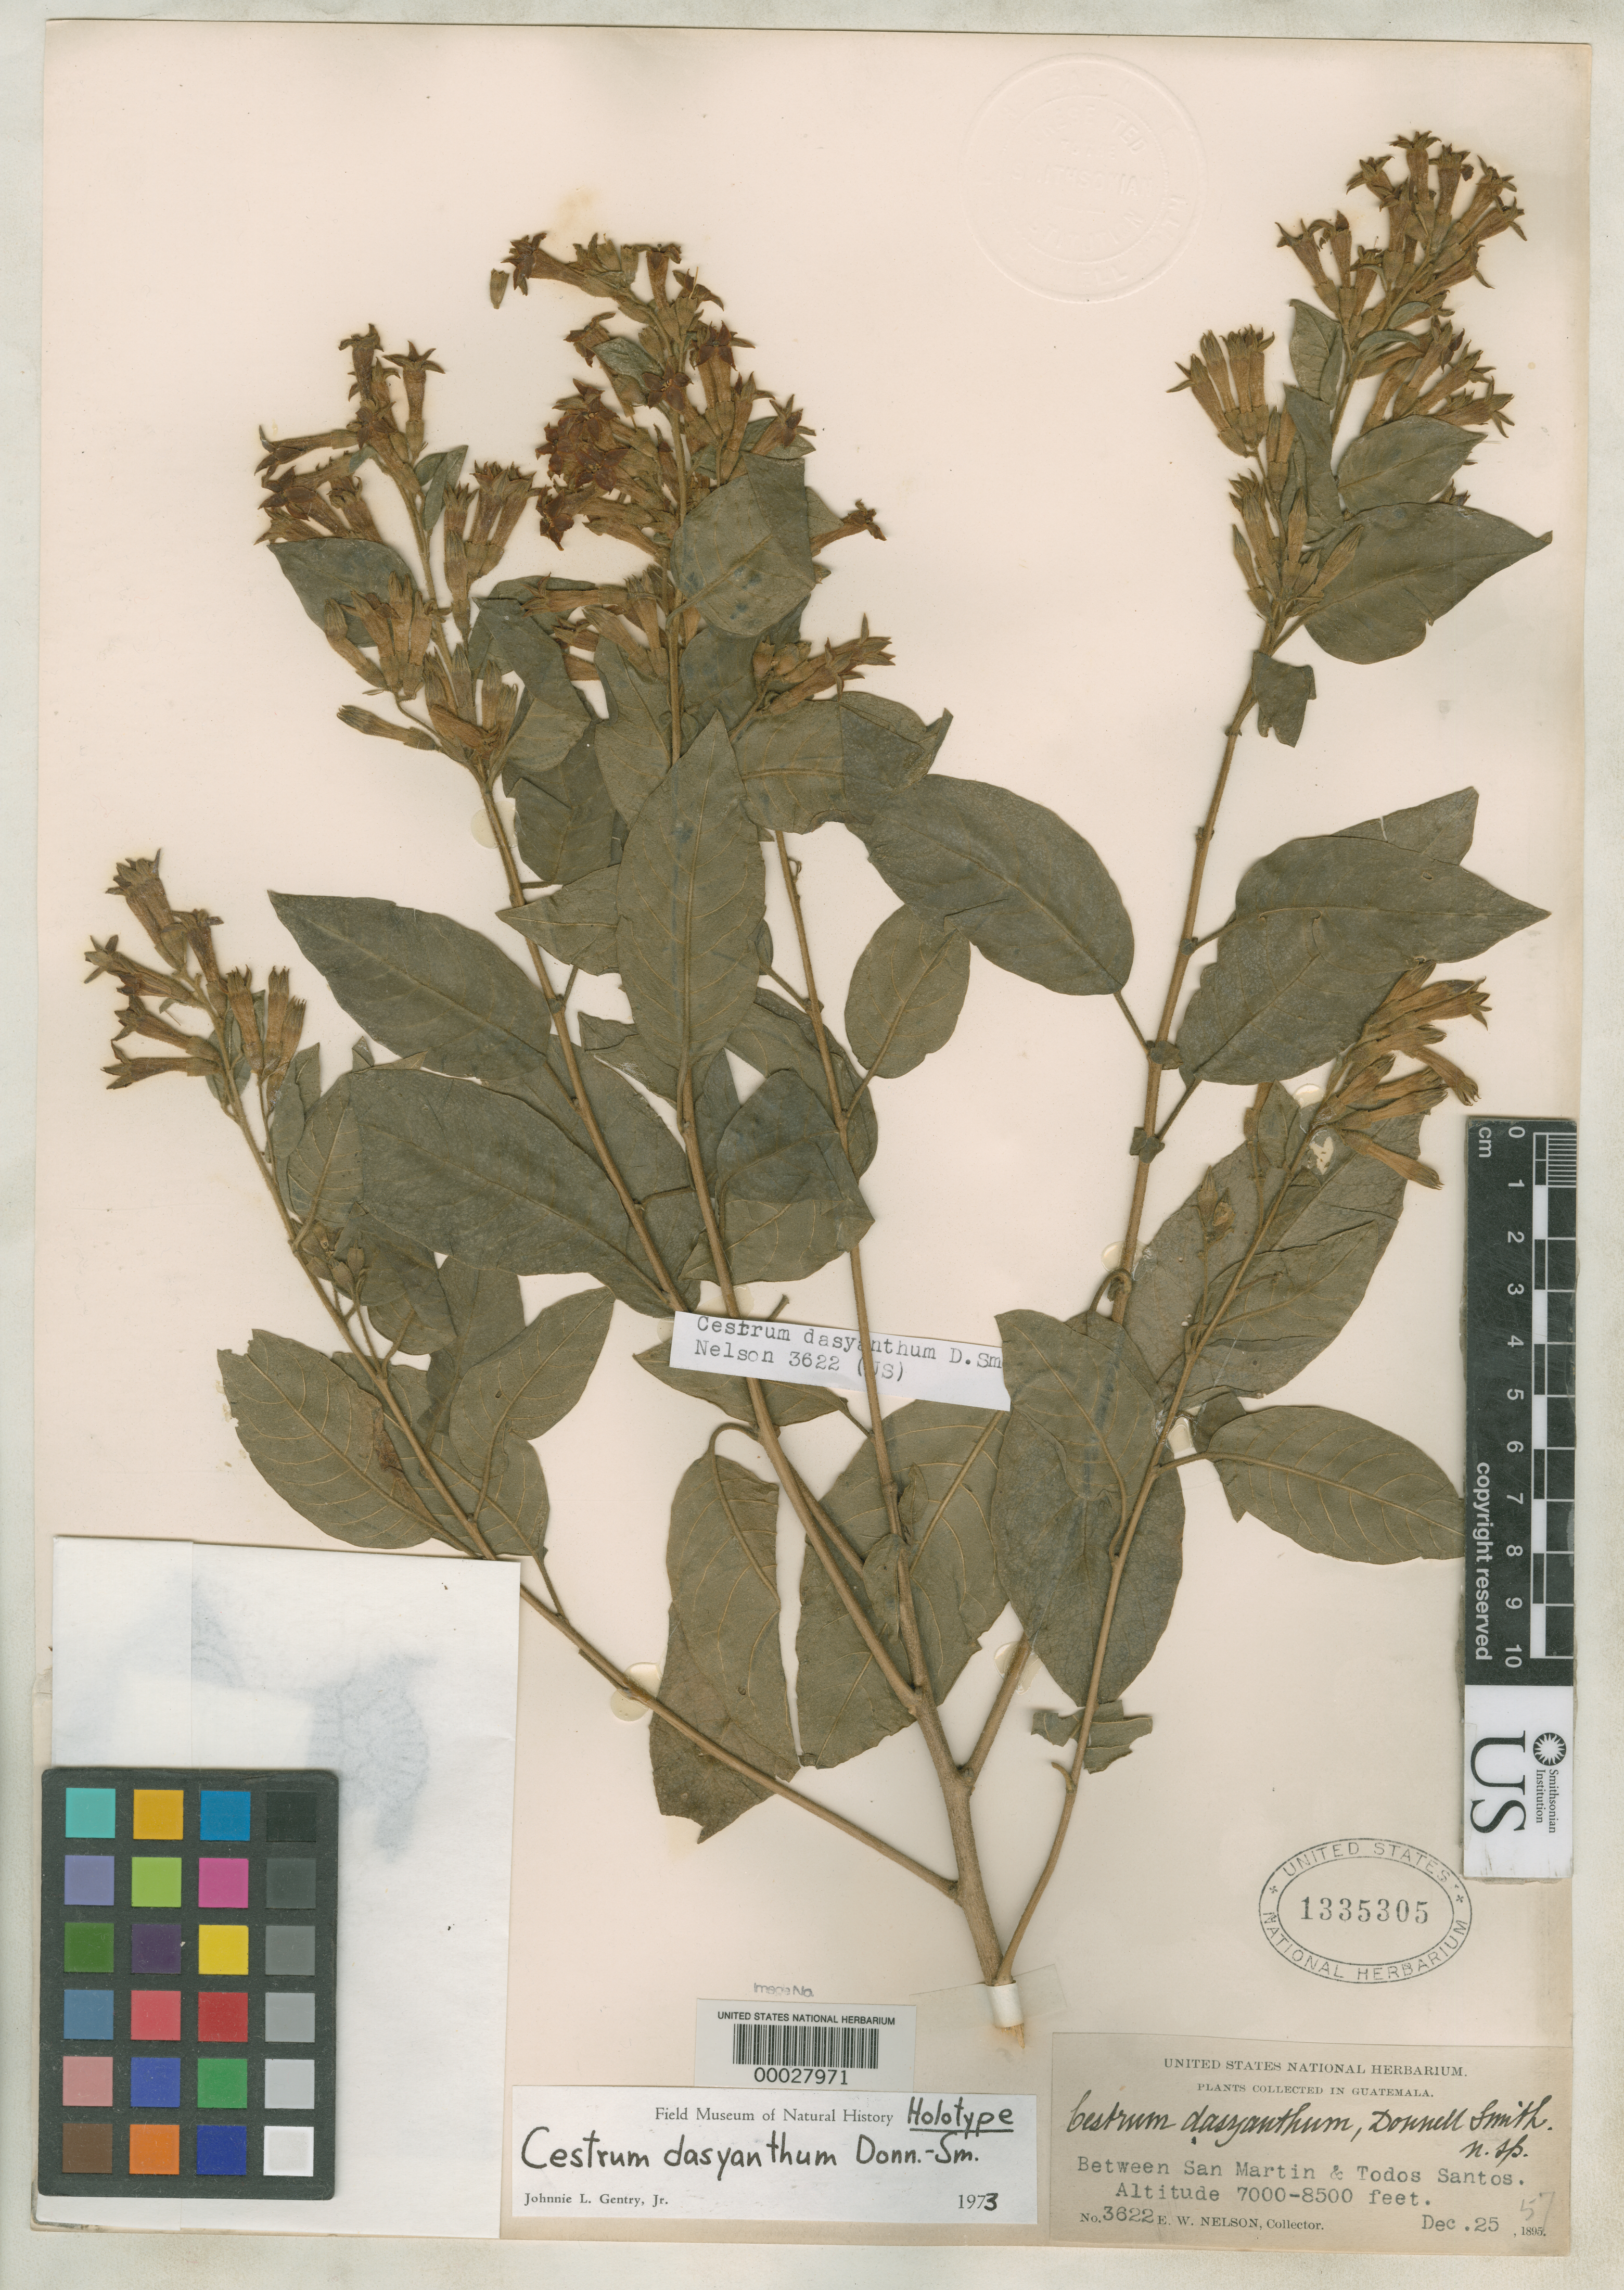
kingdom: Plantae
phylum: Tracheophyta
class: Magnoliopsida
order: Solanales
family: Solanaceae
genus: Cestrum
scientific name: Cestrum dasyanthum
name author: Donn. Sm.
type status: Type Collection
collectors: E. W. Nelson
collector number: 3622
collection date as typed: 25 Dec 1895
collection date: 1895-12-25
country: Guatemala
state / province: Huehuetenango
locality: San Martin and Todos Santos; alt. 7000-8500 ft.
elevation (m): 2134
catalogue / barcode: US 1335305